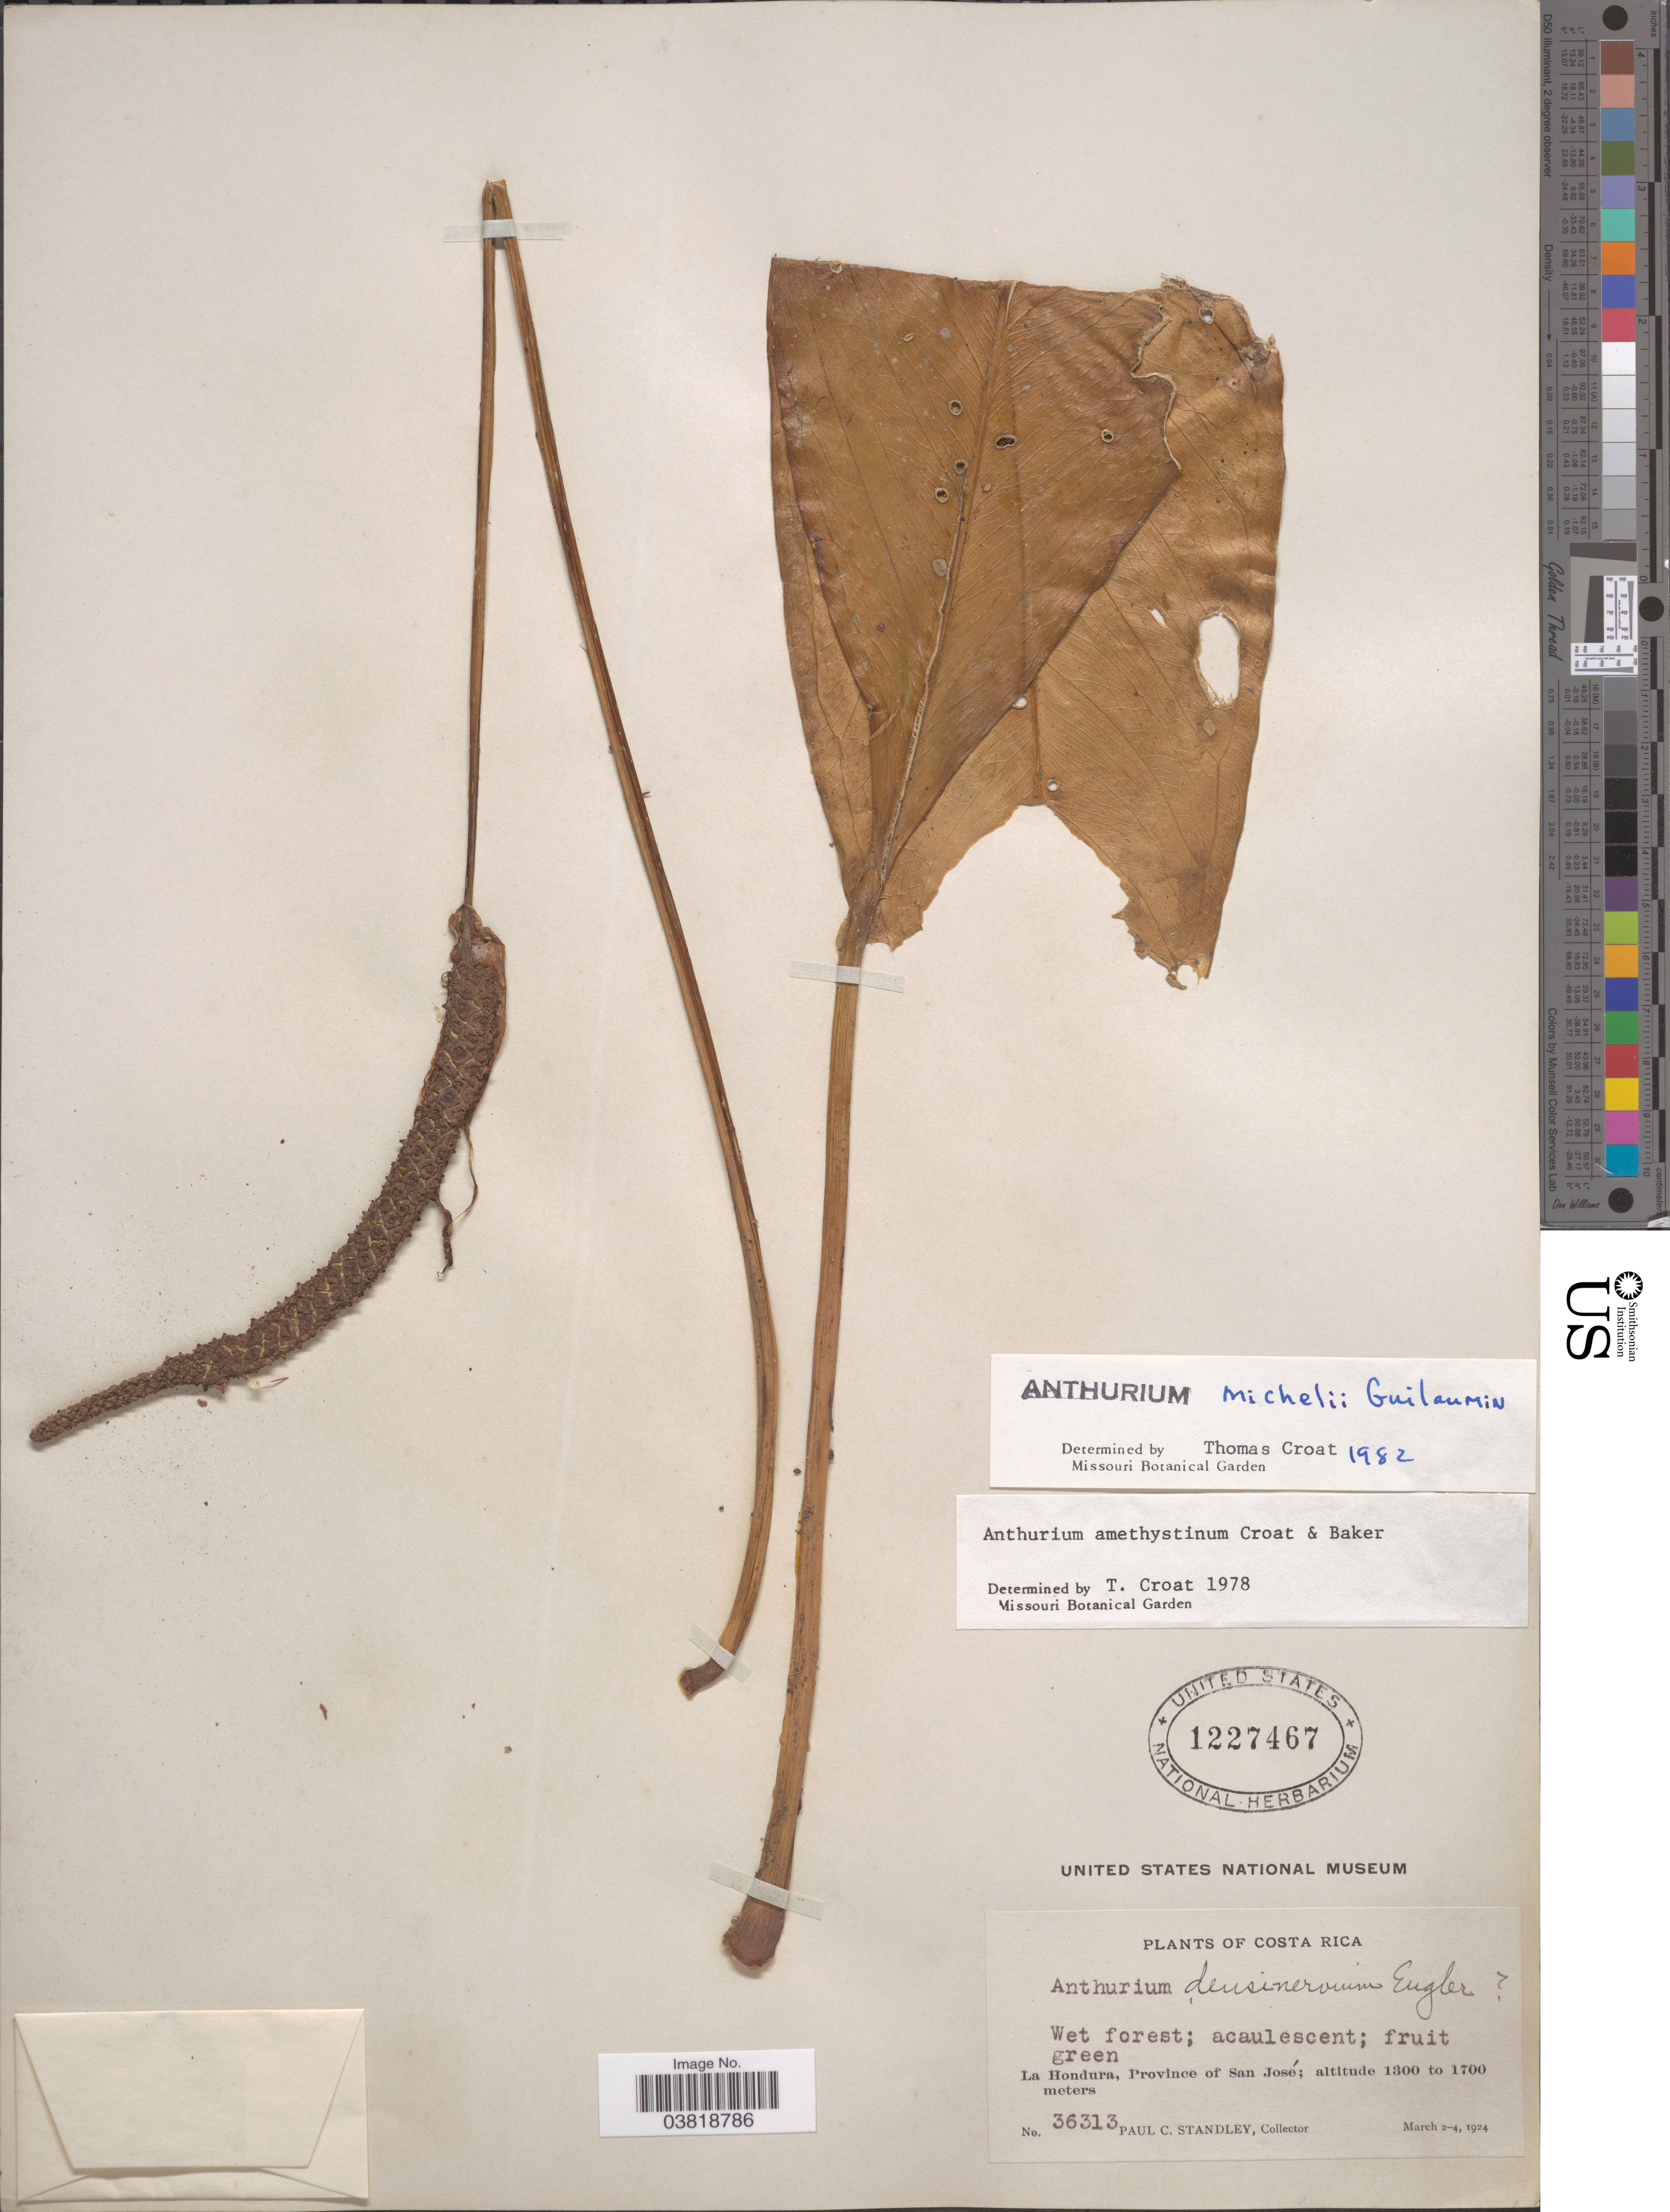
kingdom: Plantae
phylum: Tracheophyta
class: Liliopsida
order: Alismatales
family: Araceae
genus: Anthurium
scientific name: Anthurium michelii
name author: Guillaumin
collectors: P. C. Standley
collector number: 36313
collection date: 1924-03-02/1924-03-04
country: Costa Rica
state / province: San José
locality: La Hondura.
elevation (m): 1300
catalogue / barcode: US 1227467